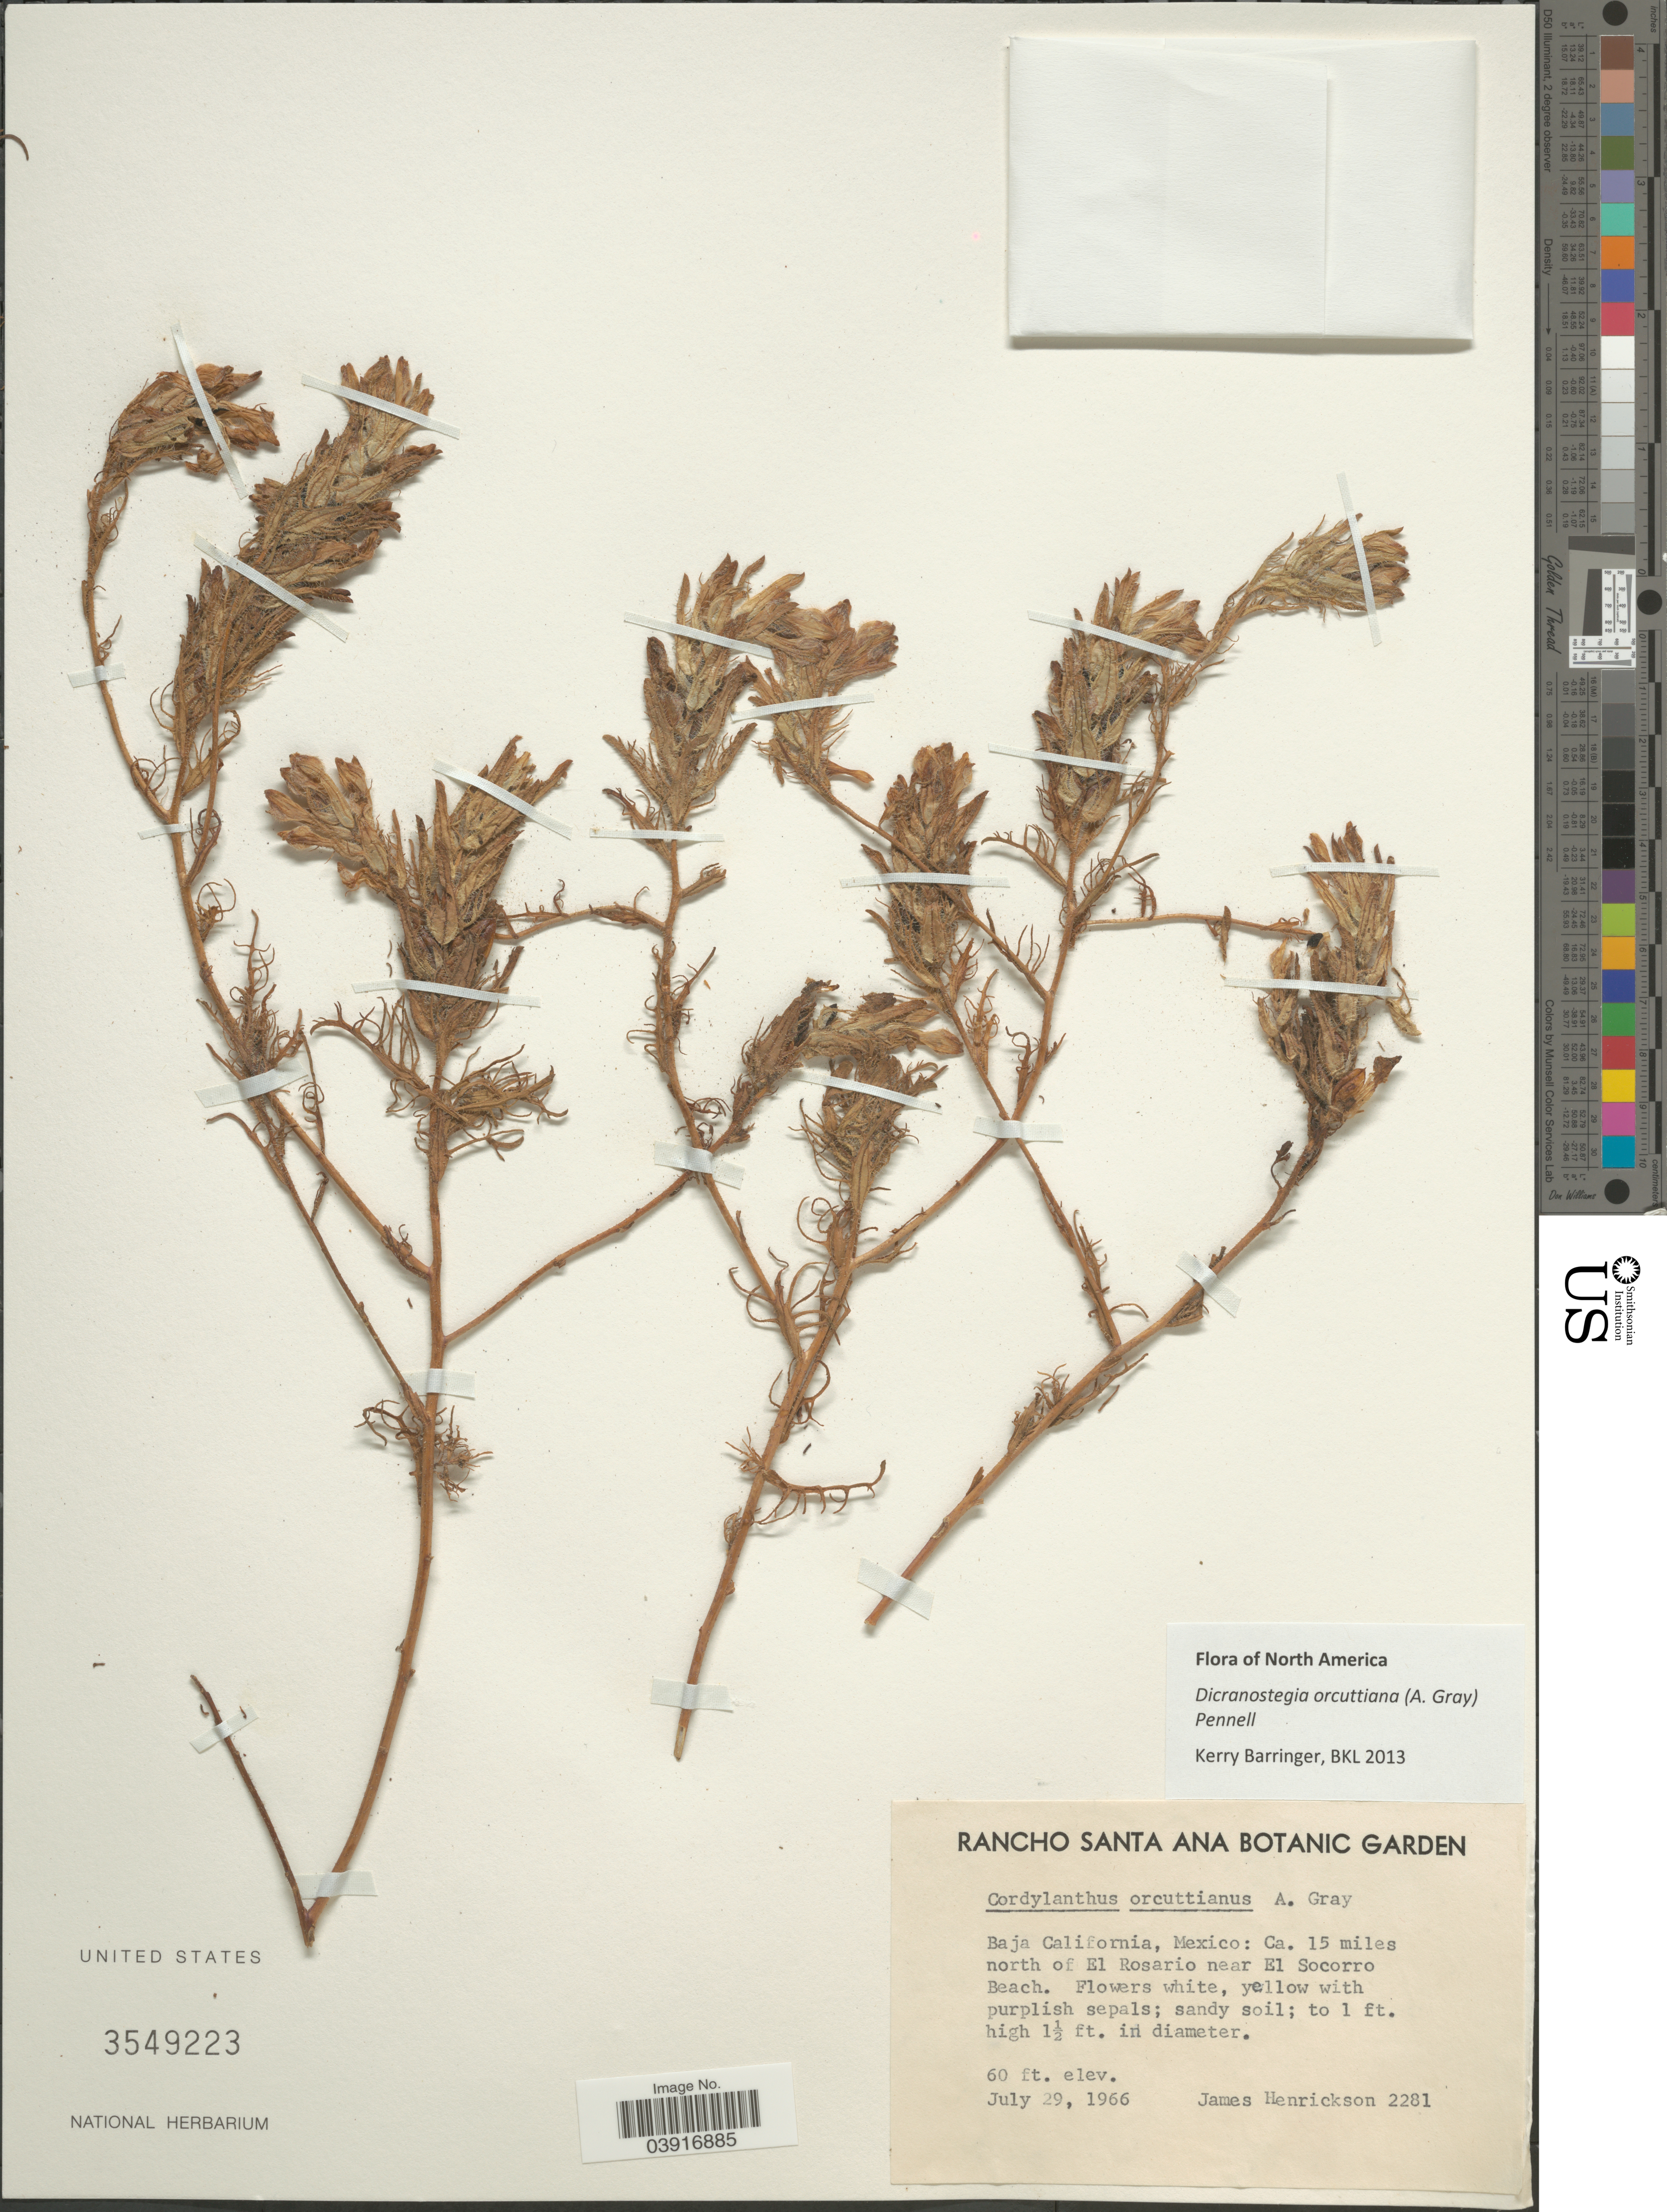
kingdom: Plantae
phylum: Tracheophyta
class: Magnoliopsida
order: Lamiales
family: Orobanchaceae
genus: Dicranostegia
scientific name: Dicranostegia orcuttiana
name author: (A. Gray) Pennell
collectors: J. Henrickson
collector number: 2281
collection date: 1966-07-29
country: Mexico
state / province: Baja California Norte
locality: Ca. 15 miles north of El Rosario near El Socorro Beach.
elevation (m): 18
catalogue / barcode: US 3549223